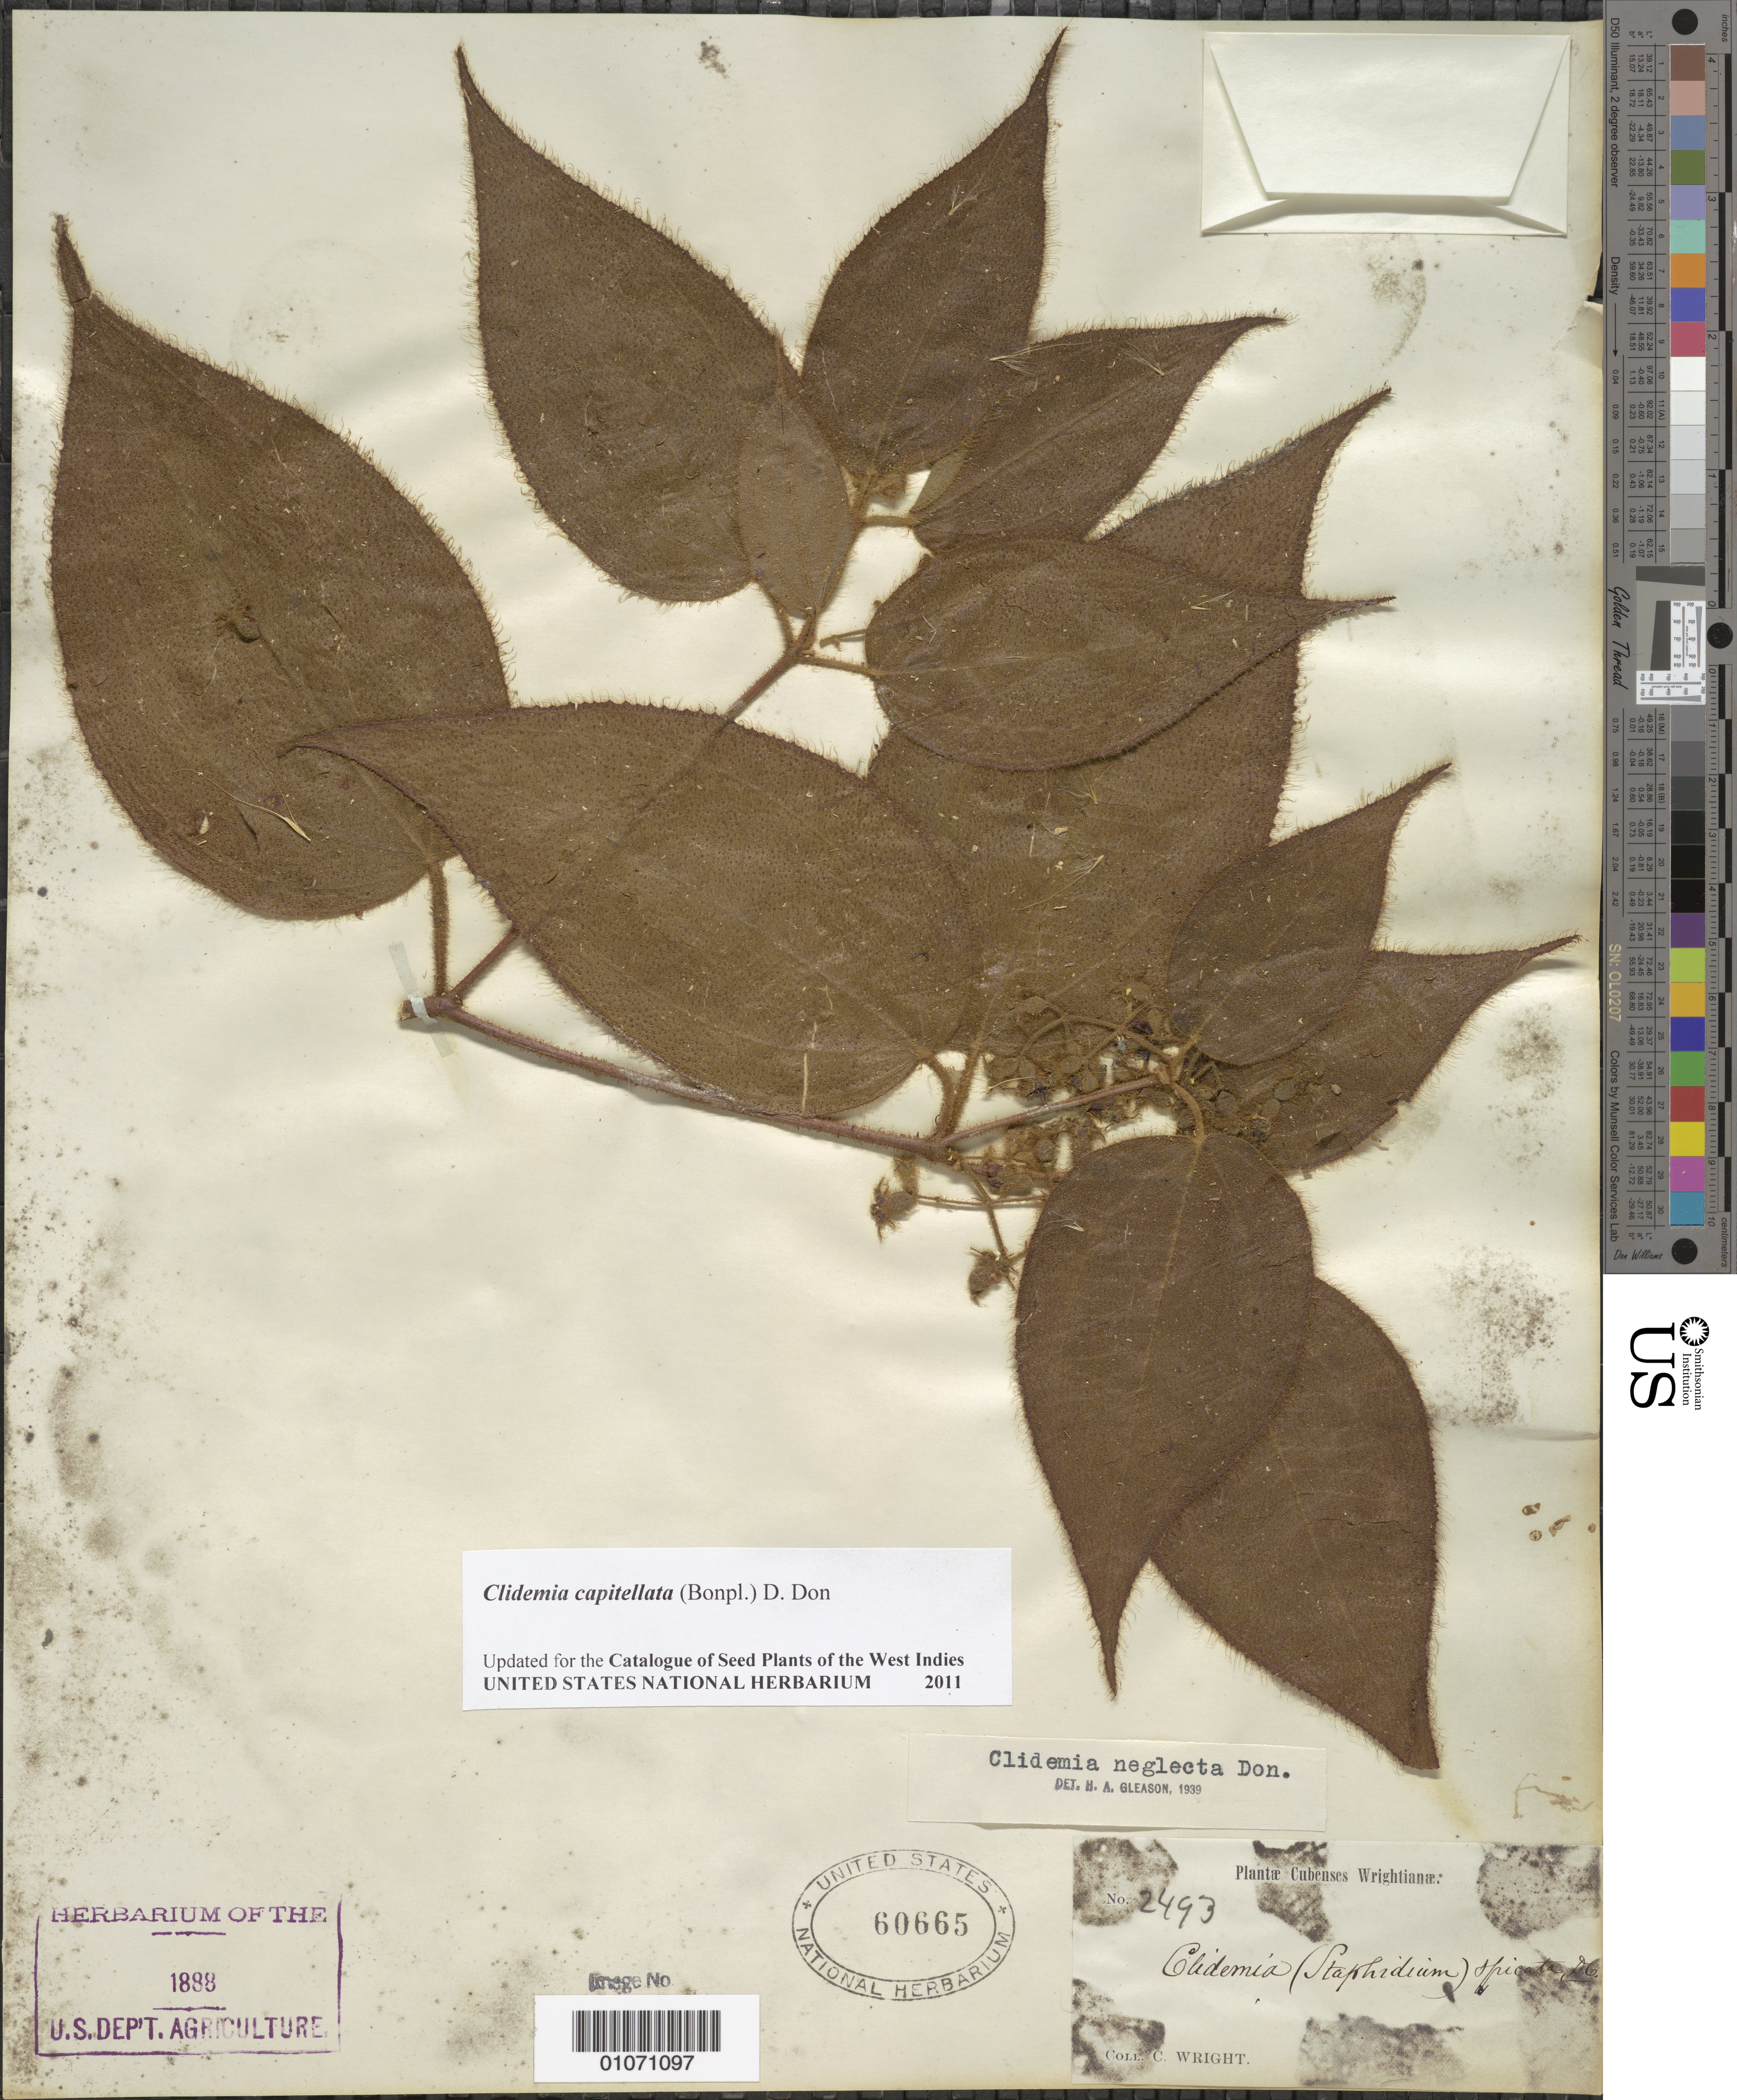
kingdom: Plantae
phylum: Tracheophyta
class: Magnoliopsida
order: Myrtales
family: Melastomataceae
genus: Clidemia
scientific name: Clidemia urceolata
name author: DC.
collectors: C. Wright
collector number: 2493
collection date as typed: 1800 to 1899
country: Cuba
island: Cuba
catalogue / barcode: US 60665